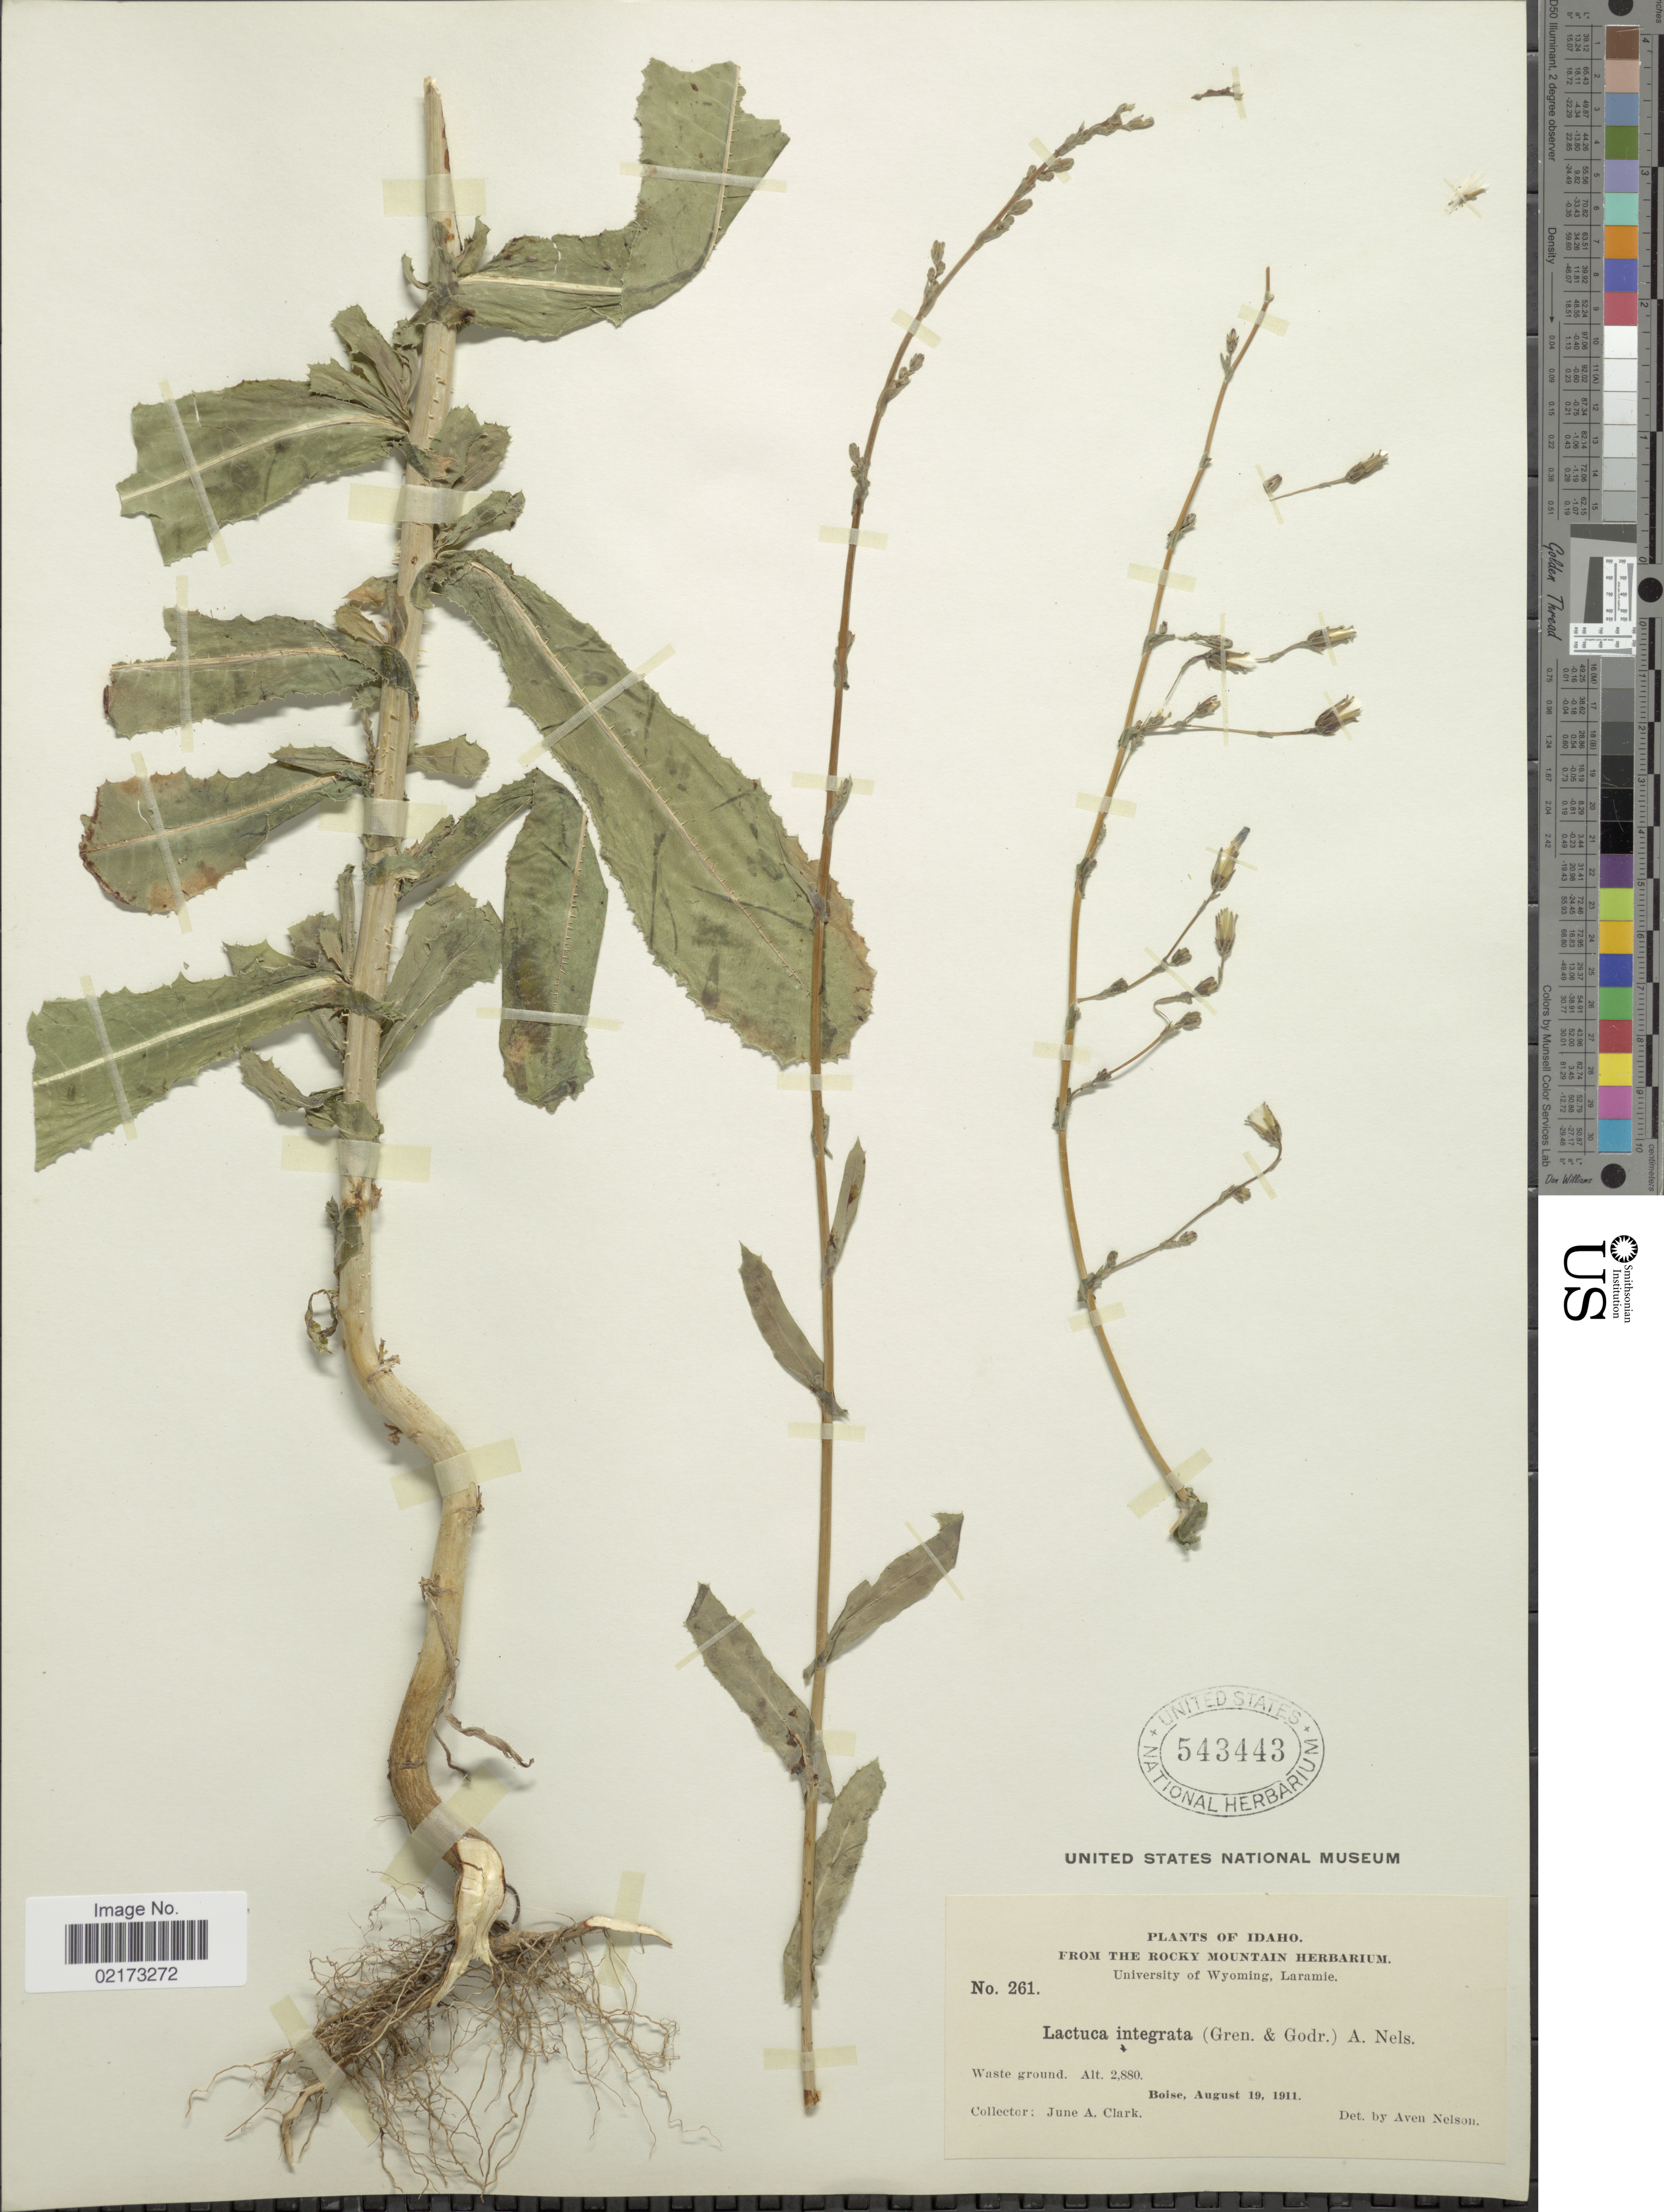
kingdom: Plantae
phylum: Tracheophyta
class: Magnoliopsida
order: Asterales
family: Asteraceae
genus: Lactuca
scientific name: Lactuca serriola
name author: L.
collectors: J. A. Clark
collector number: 261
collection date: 1911-08-19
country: United States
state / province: Idaho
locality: Boise [unsure placement]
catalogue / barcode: US 543443